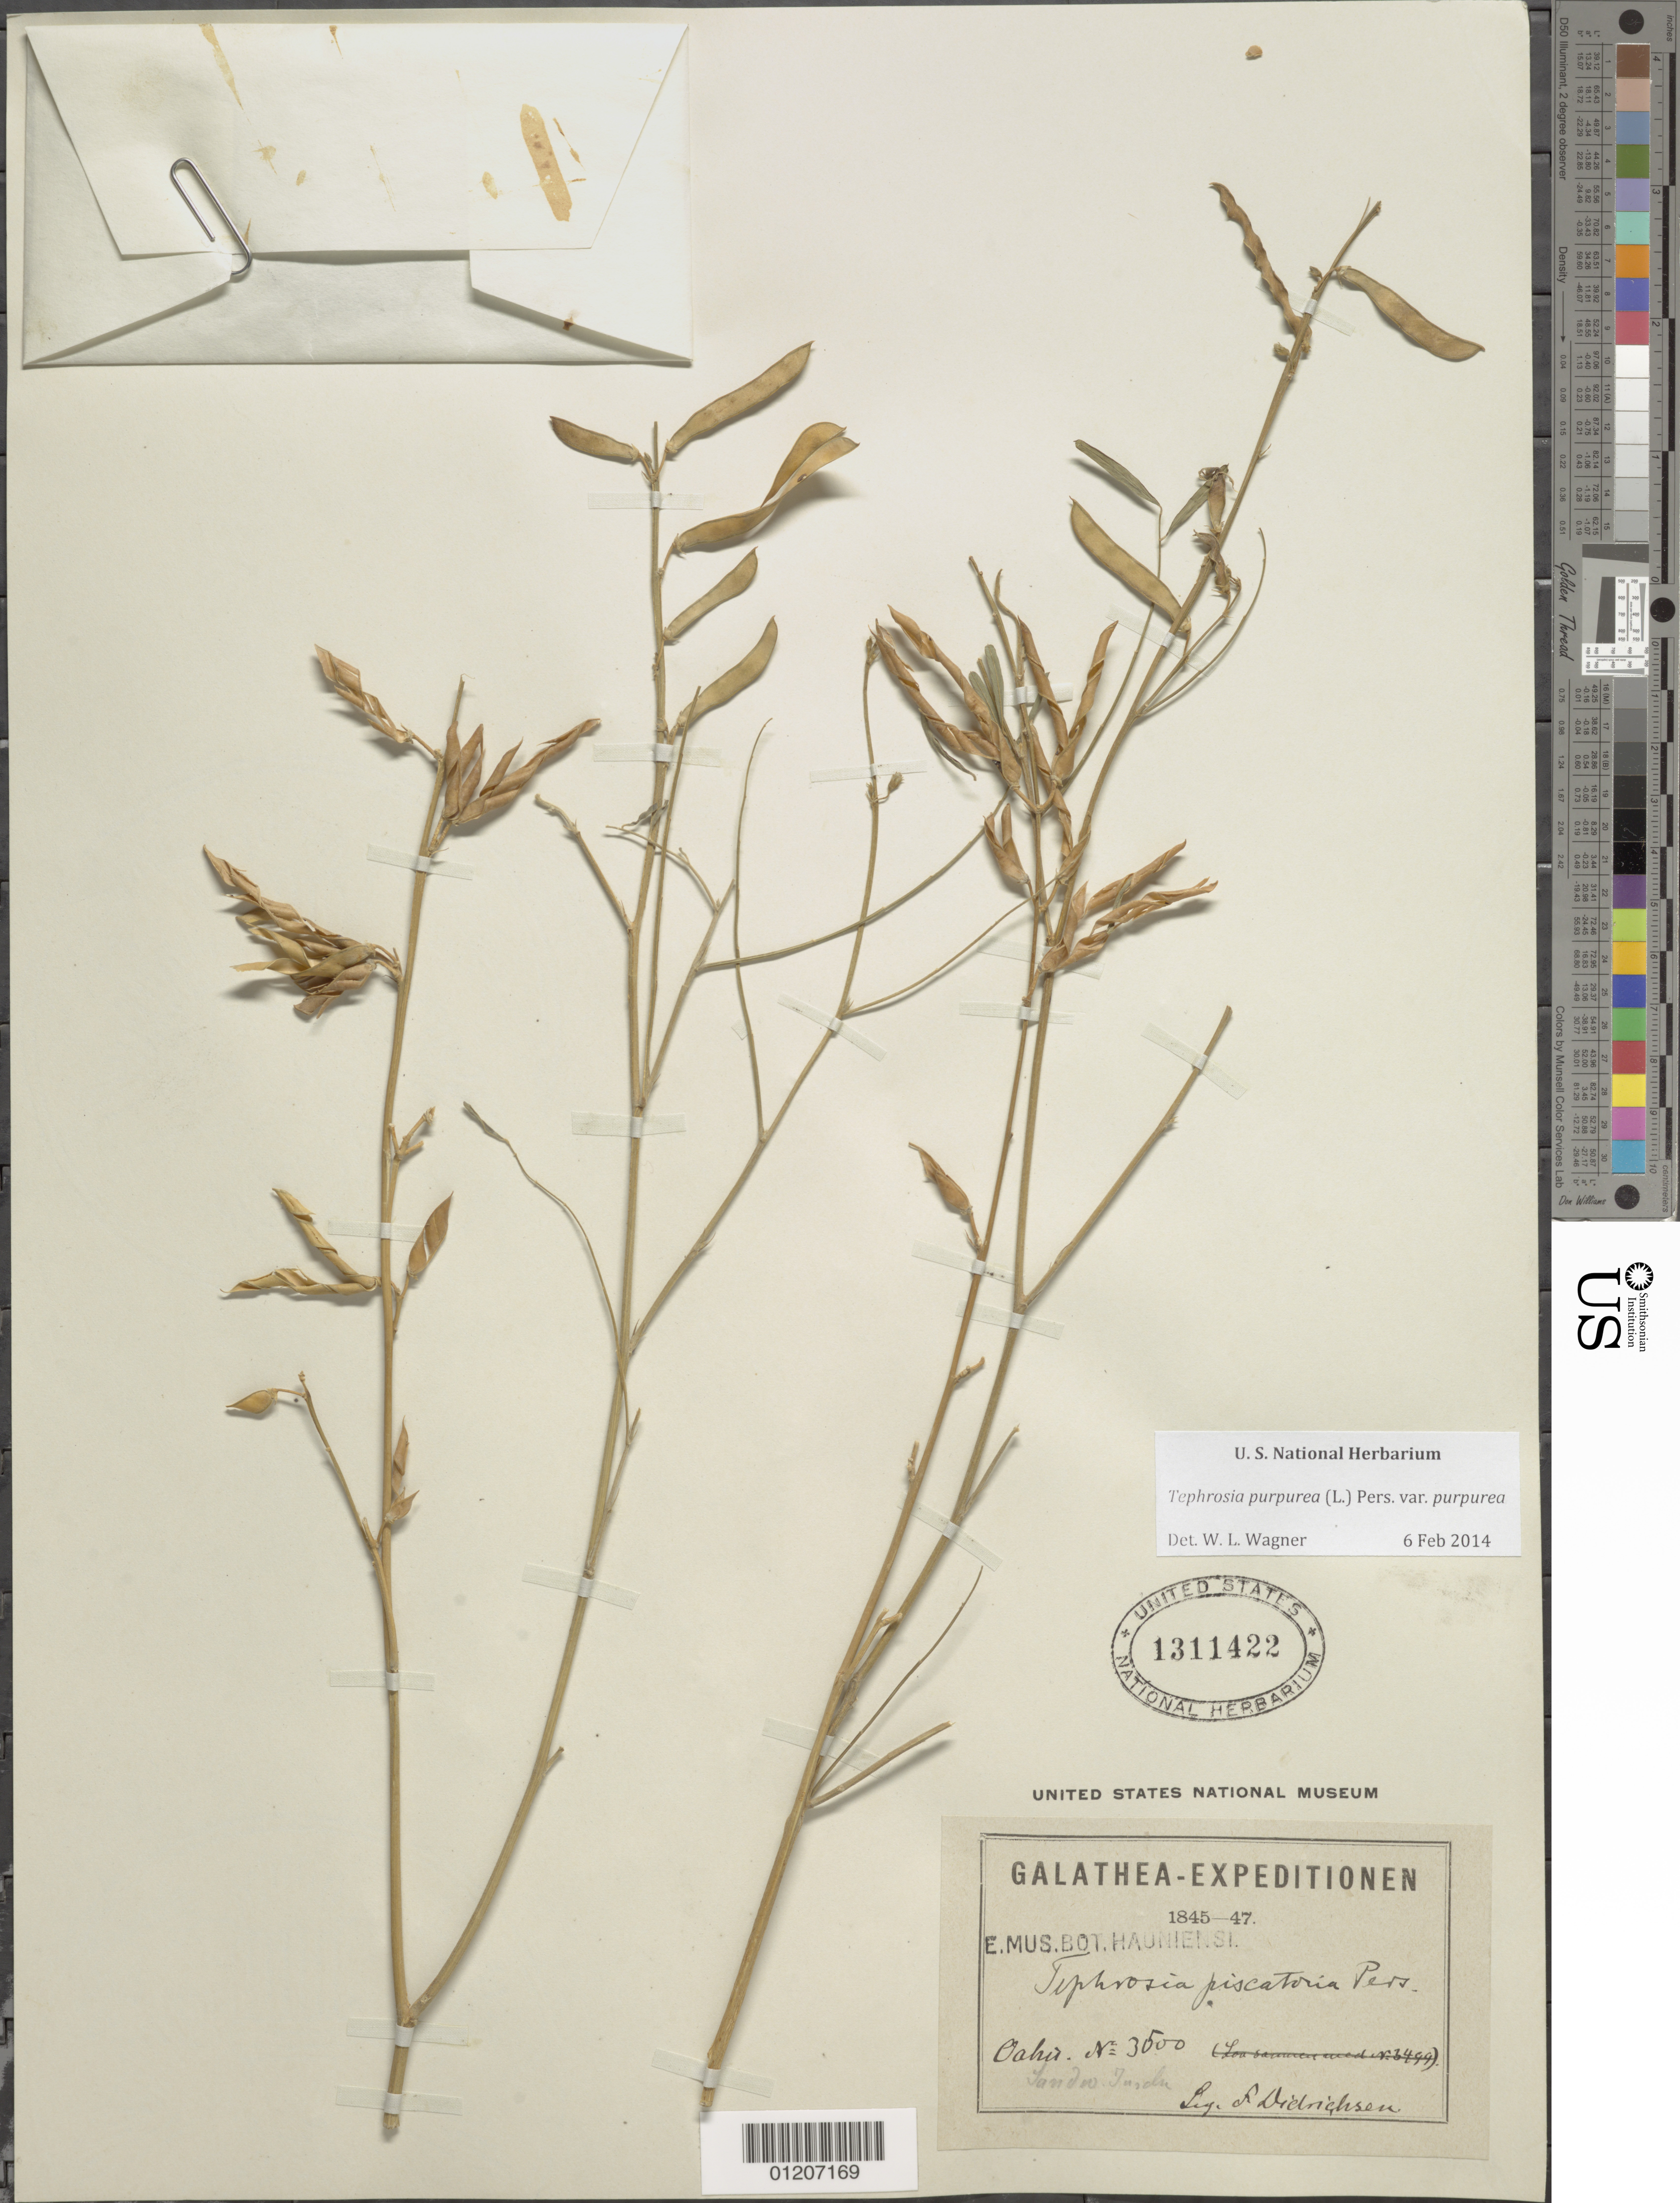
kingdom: Plantae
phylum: Tracheophyta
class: Magnoliopsida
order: Fabales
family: Fabaceae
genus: Tephrosia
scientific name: Tephrosia purpurea var. purpurea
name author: (L.) Pers.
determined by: Wagner, W. L., (BOT), Smithsonian Institution - National Museum of Natural History (UNITED STATES)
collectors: D. F. Didrichsen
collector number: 3500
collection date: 1846-10-05/1846-11-01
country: United States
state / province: Hawaii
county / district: Honolulu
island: Oahu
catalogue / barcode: US 1311422